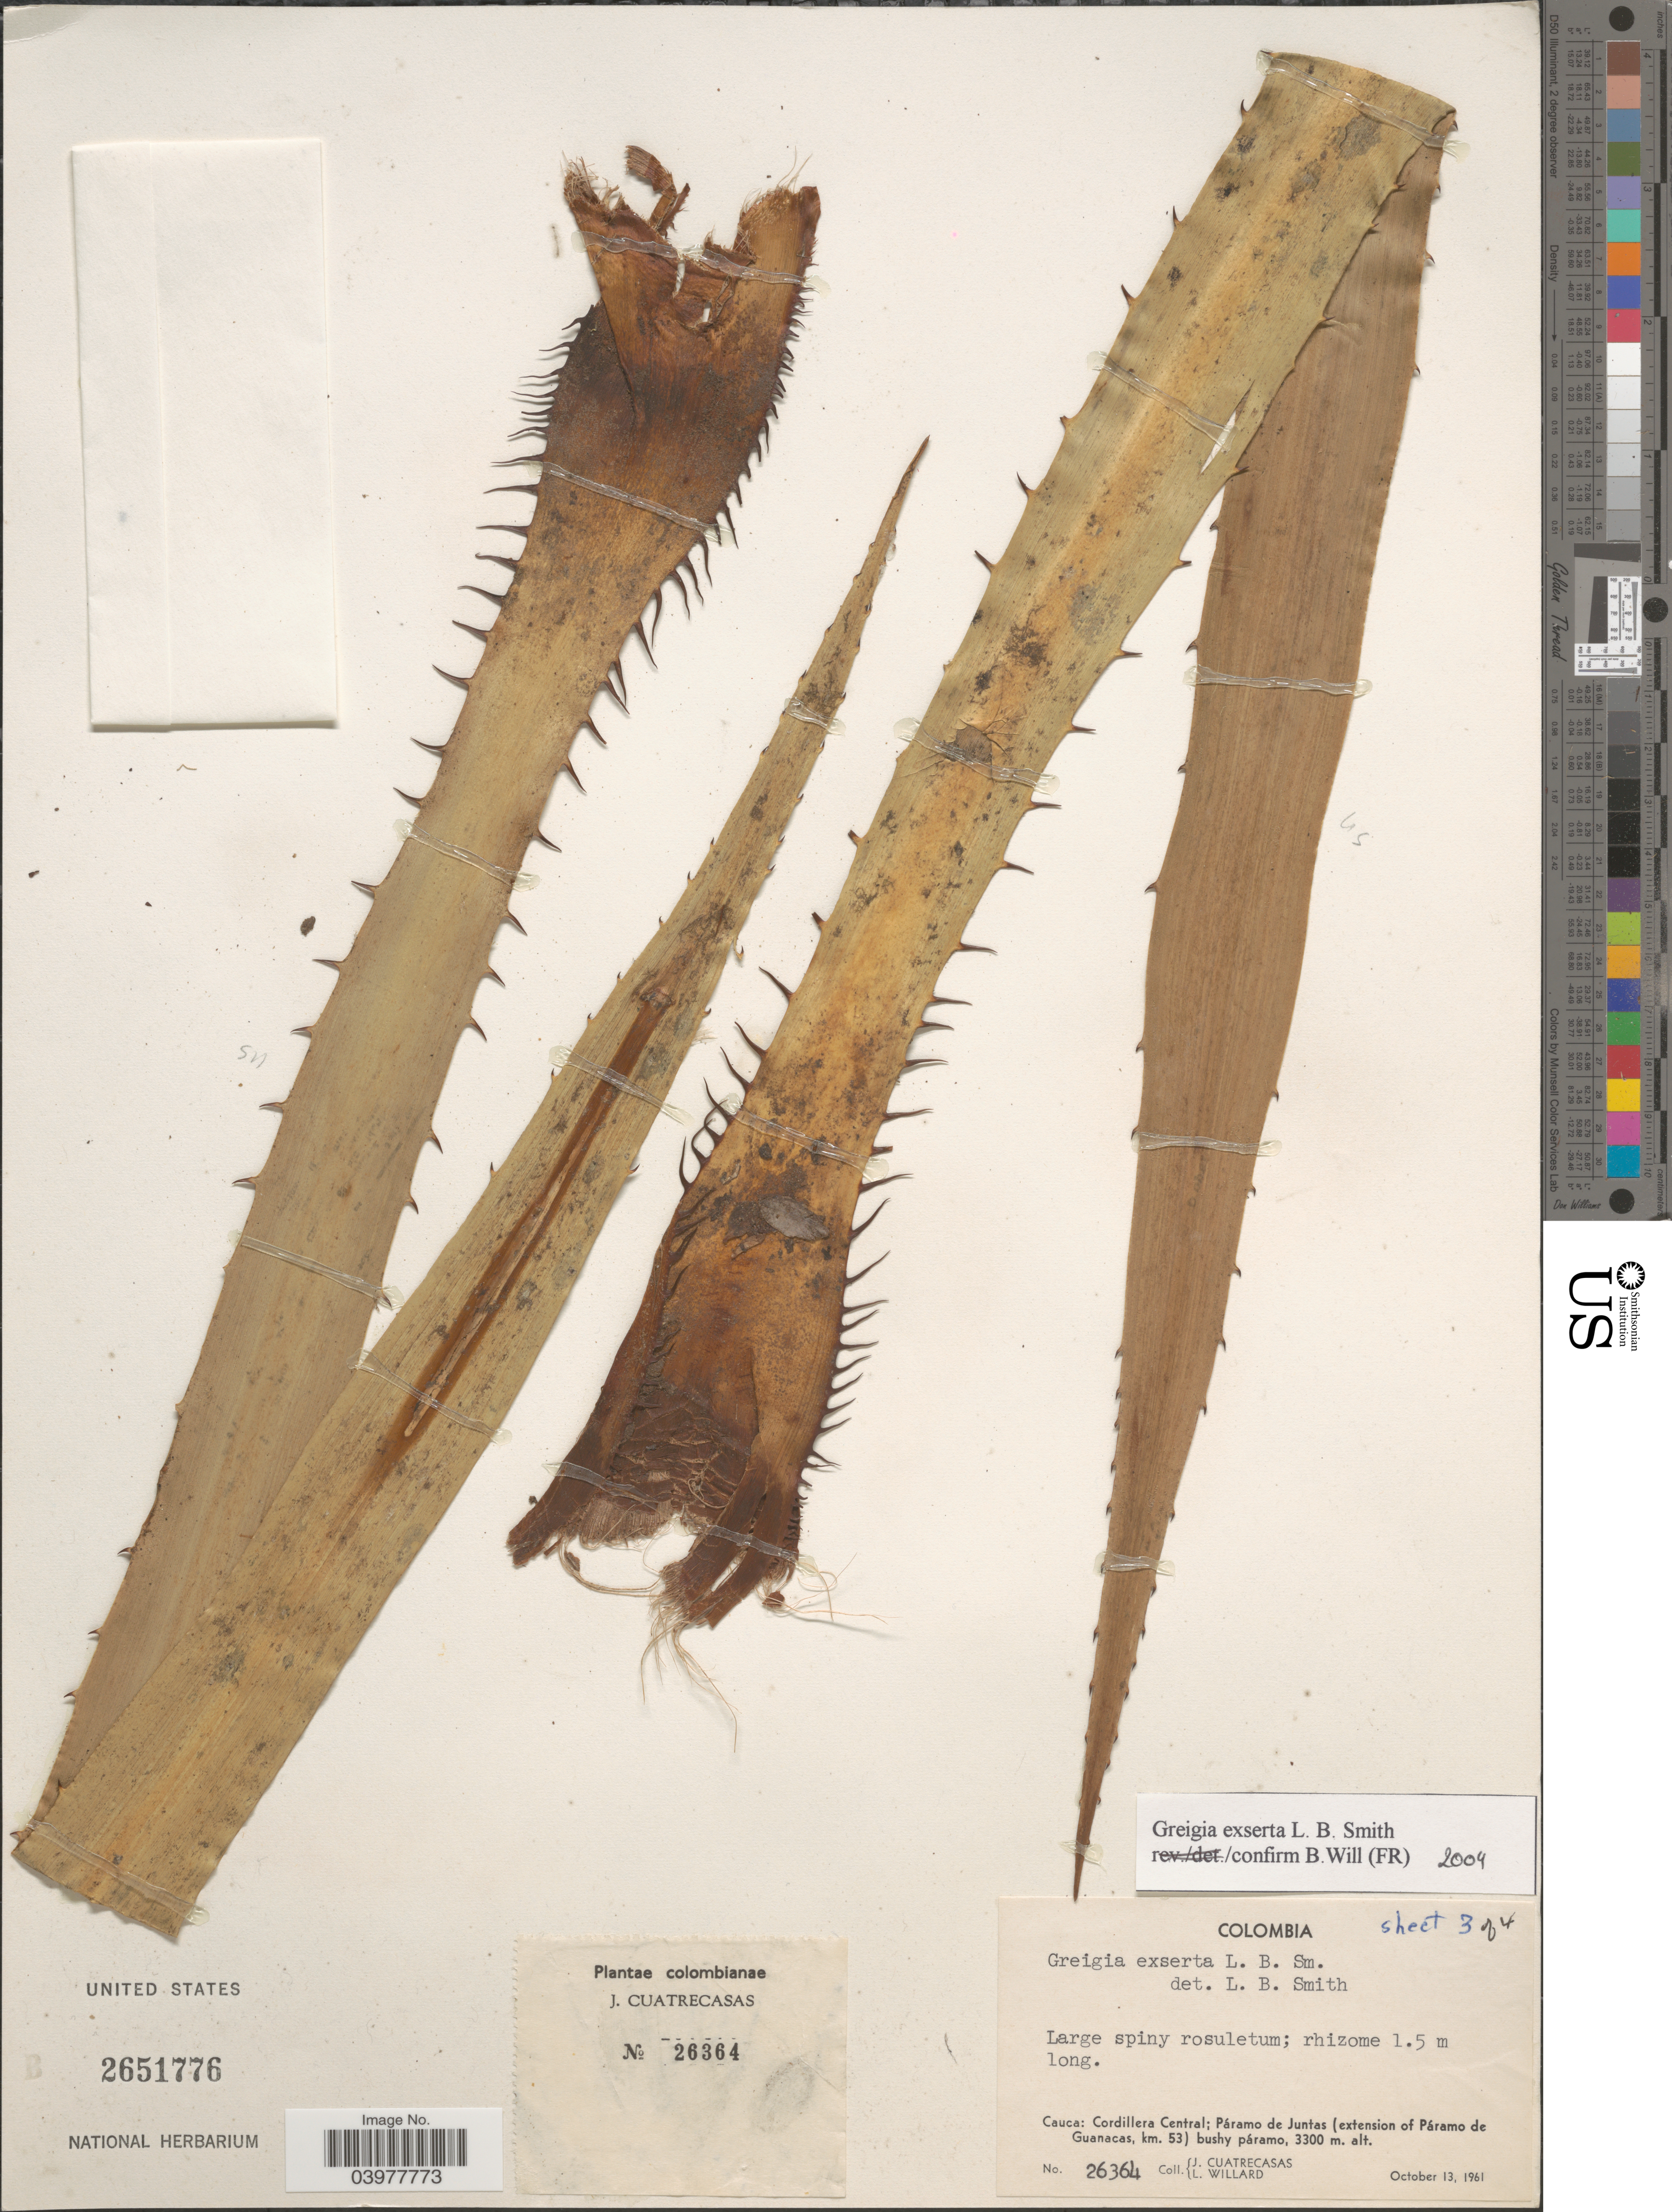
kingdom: Plantae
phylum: Tracheophyta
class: Liliopsida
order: Poales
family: Bromeliaceae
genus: Greigia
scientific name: Greigia exserta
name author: L.B. Sm.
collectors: J. Cuatrecasas & L. Willard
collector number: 26364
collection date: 1961-10-13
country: Colombia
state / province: Cauca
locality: Cordillera Central; Páramo de Juntas (extension of Páramo de Guanacas, km. 53) bushy páramo.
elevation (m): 3300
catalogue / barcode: US 2651776